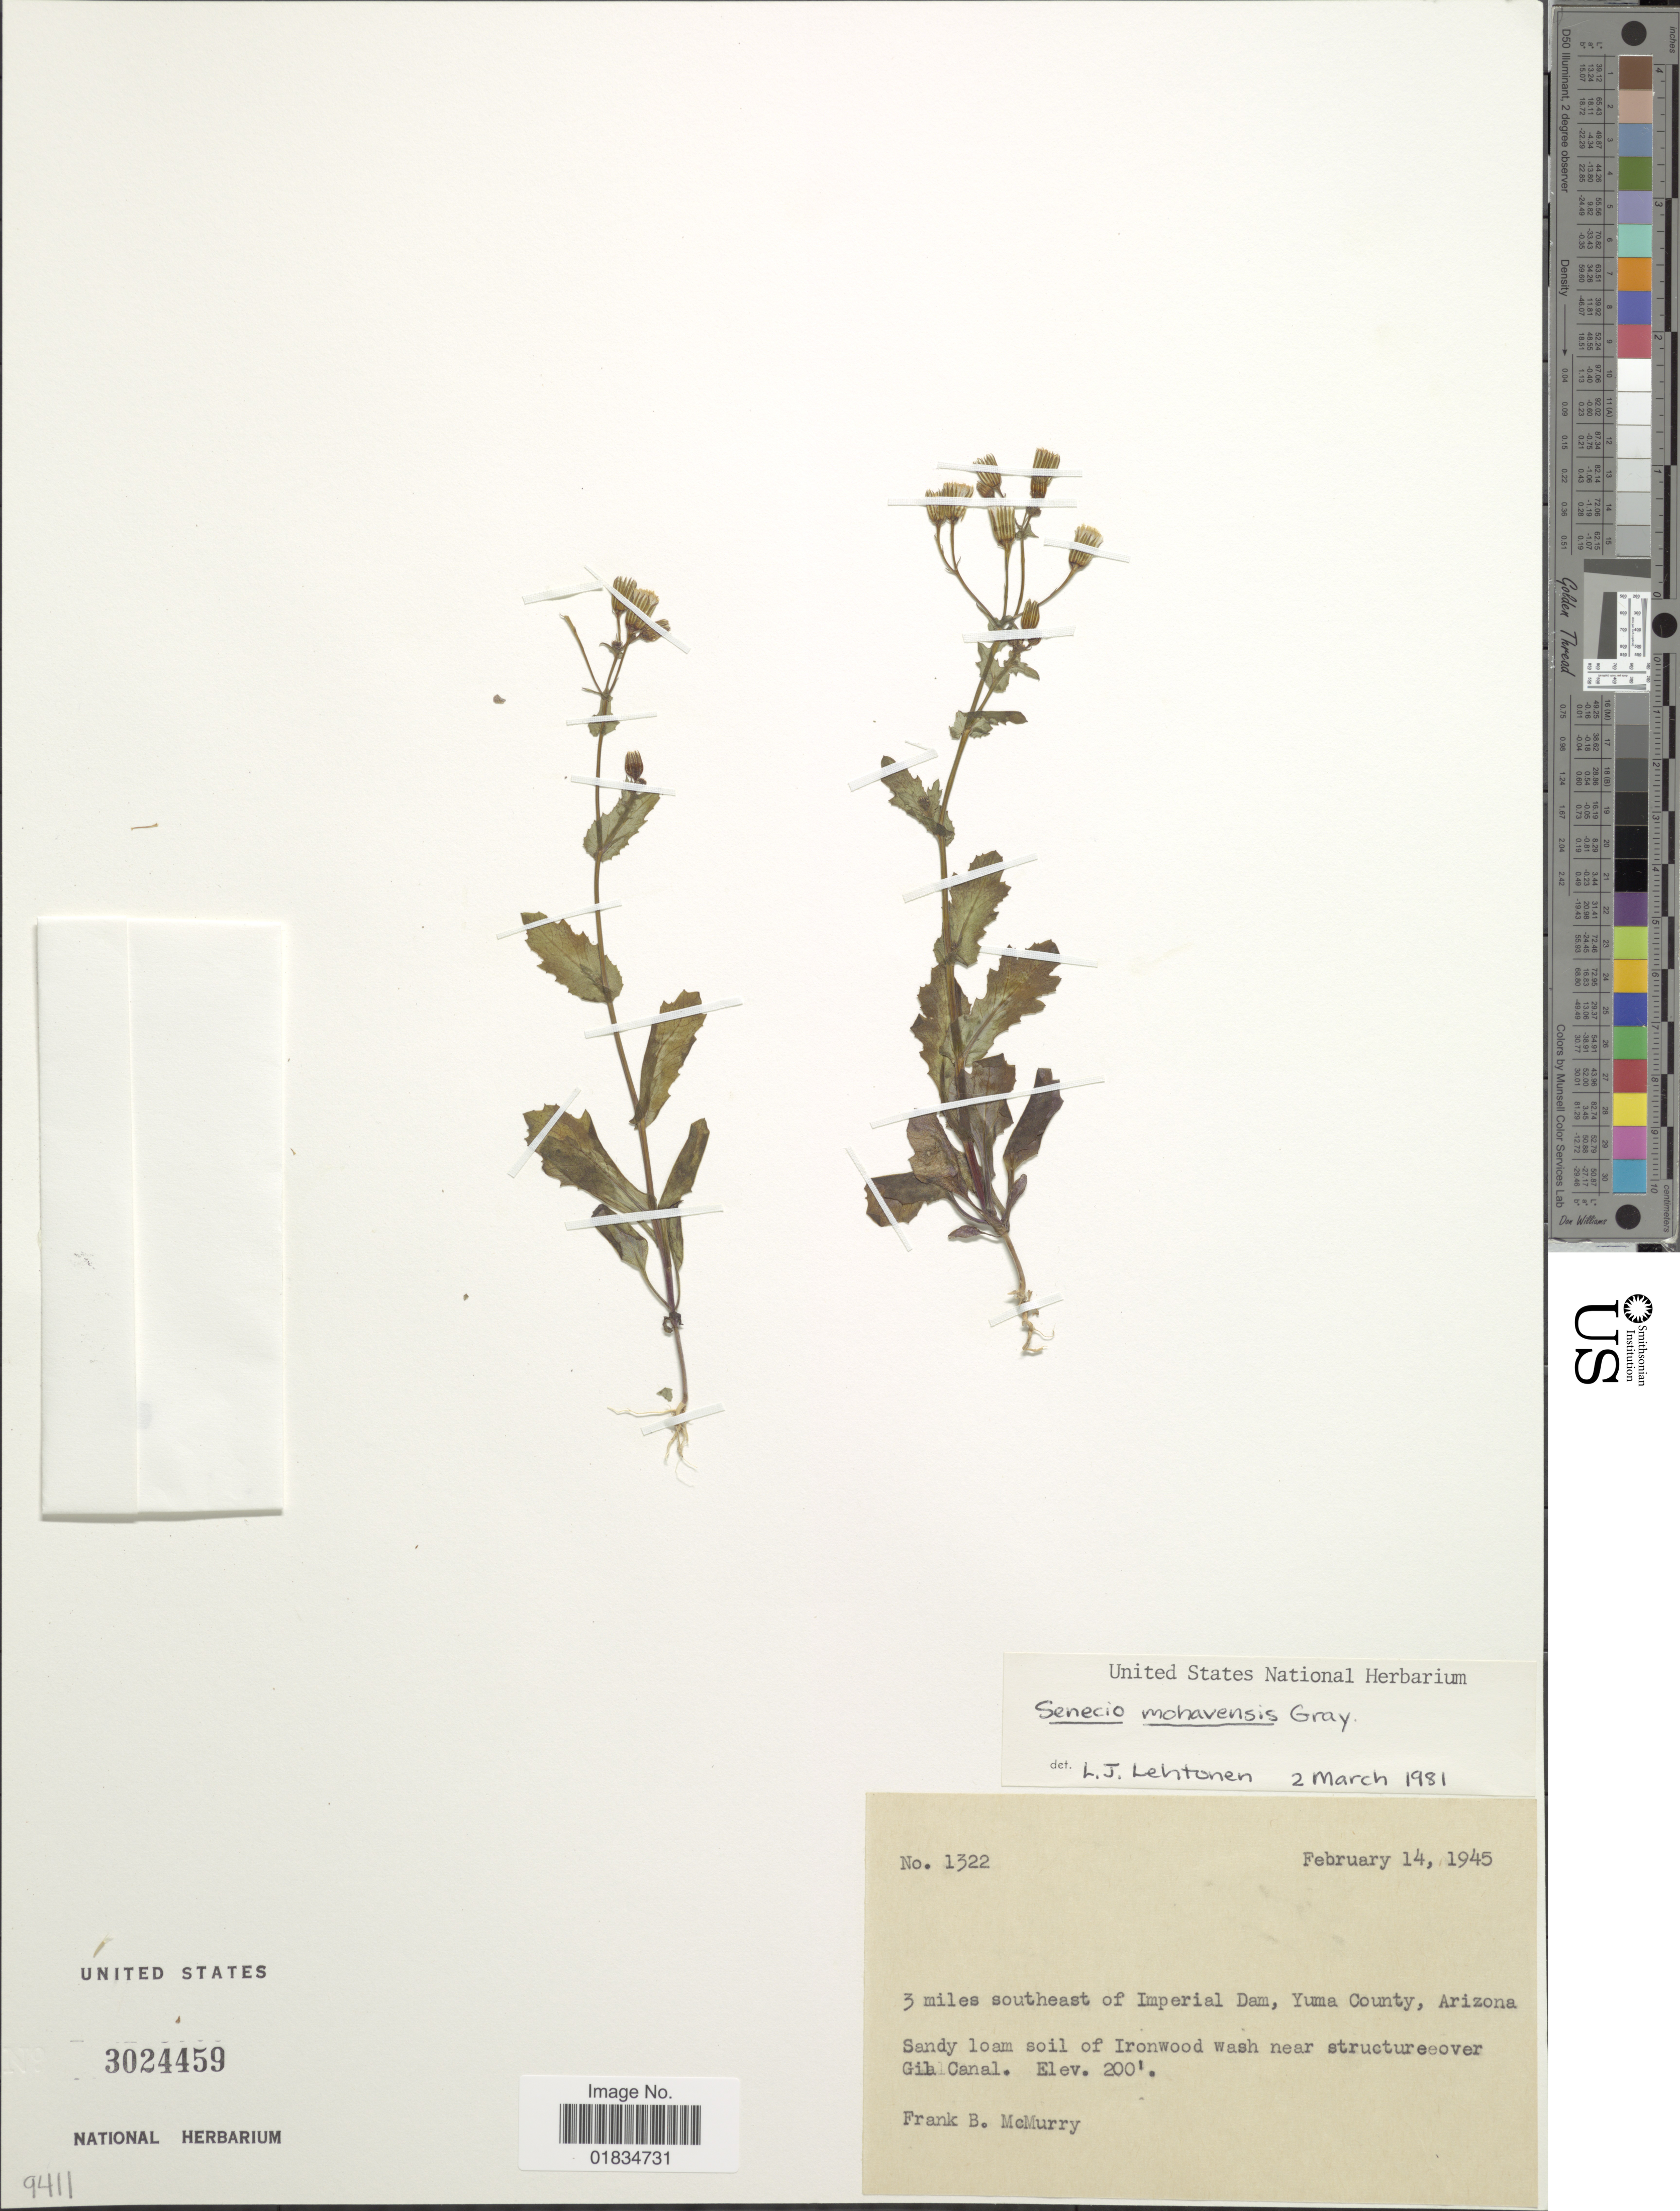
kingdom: Plantae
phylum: Tracheophyta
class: Magnoliopsida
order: Asterales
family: Asteraceae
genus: Senecio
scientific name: Senecio mohavensis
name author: A. Gray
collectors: F. B. McMurry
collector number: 1322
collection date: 1945-02-14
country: United States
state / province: Arizona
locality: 3 mile southeast of Imperial Dam, Yuma County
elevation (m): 61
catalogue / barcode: US 3024459